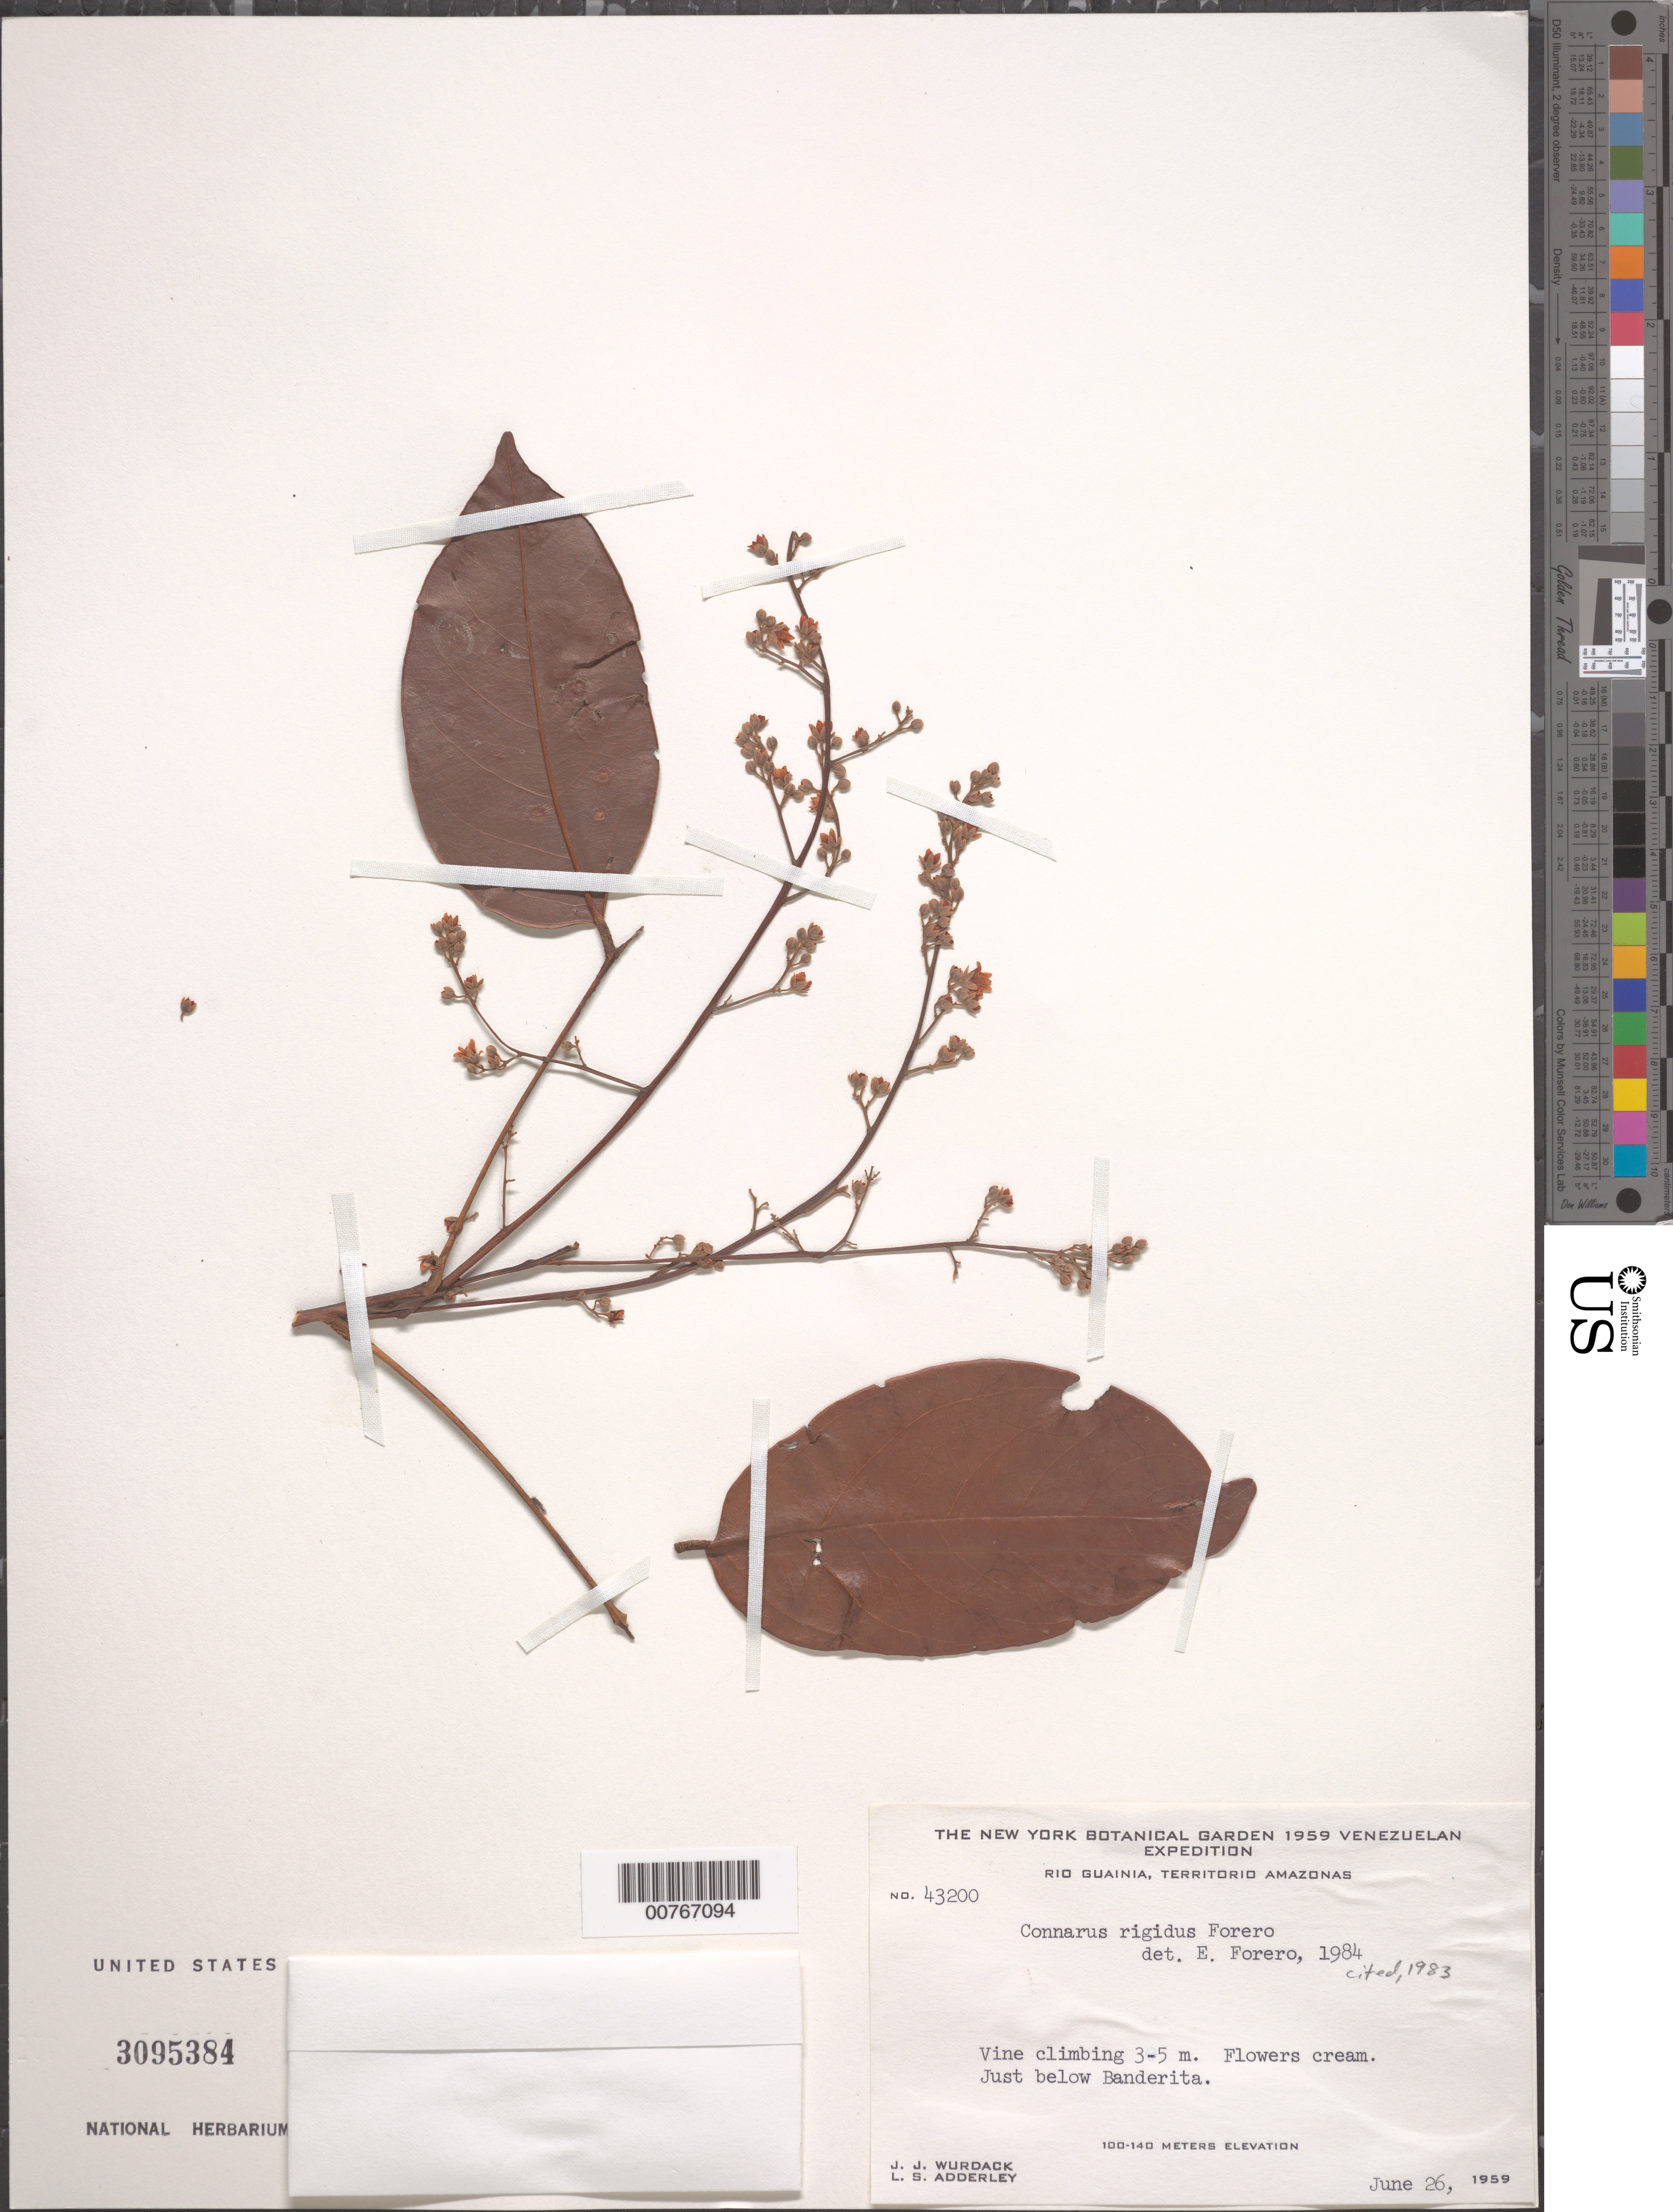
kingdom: Plantae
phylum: Tracheophyta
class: Magnoliopsida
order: Oxalidales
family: Connaraceae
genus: Connarus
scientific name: Connarus rigidus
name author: Forero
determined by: Forero, E.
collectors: J. J. Wurdack & L. S. Adderley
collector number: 43200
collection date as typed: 26-Jun-59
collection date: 1959-06-26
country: Venezuela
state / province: Amazonas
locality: Río Guainia, below Banderita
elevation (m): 100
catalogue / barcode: US 3095384